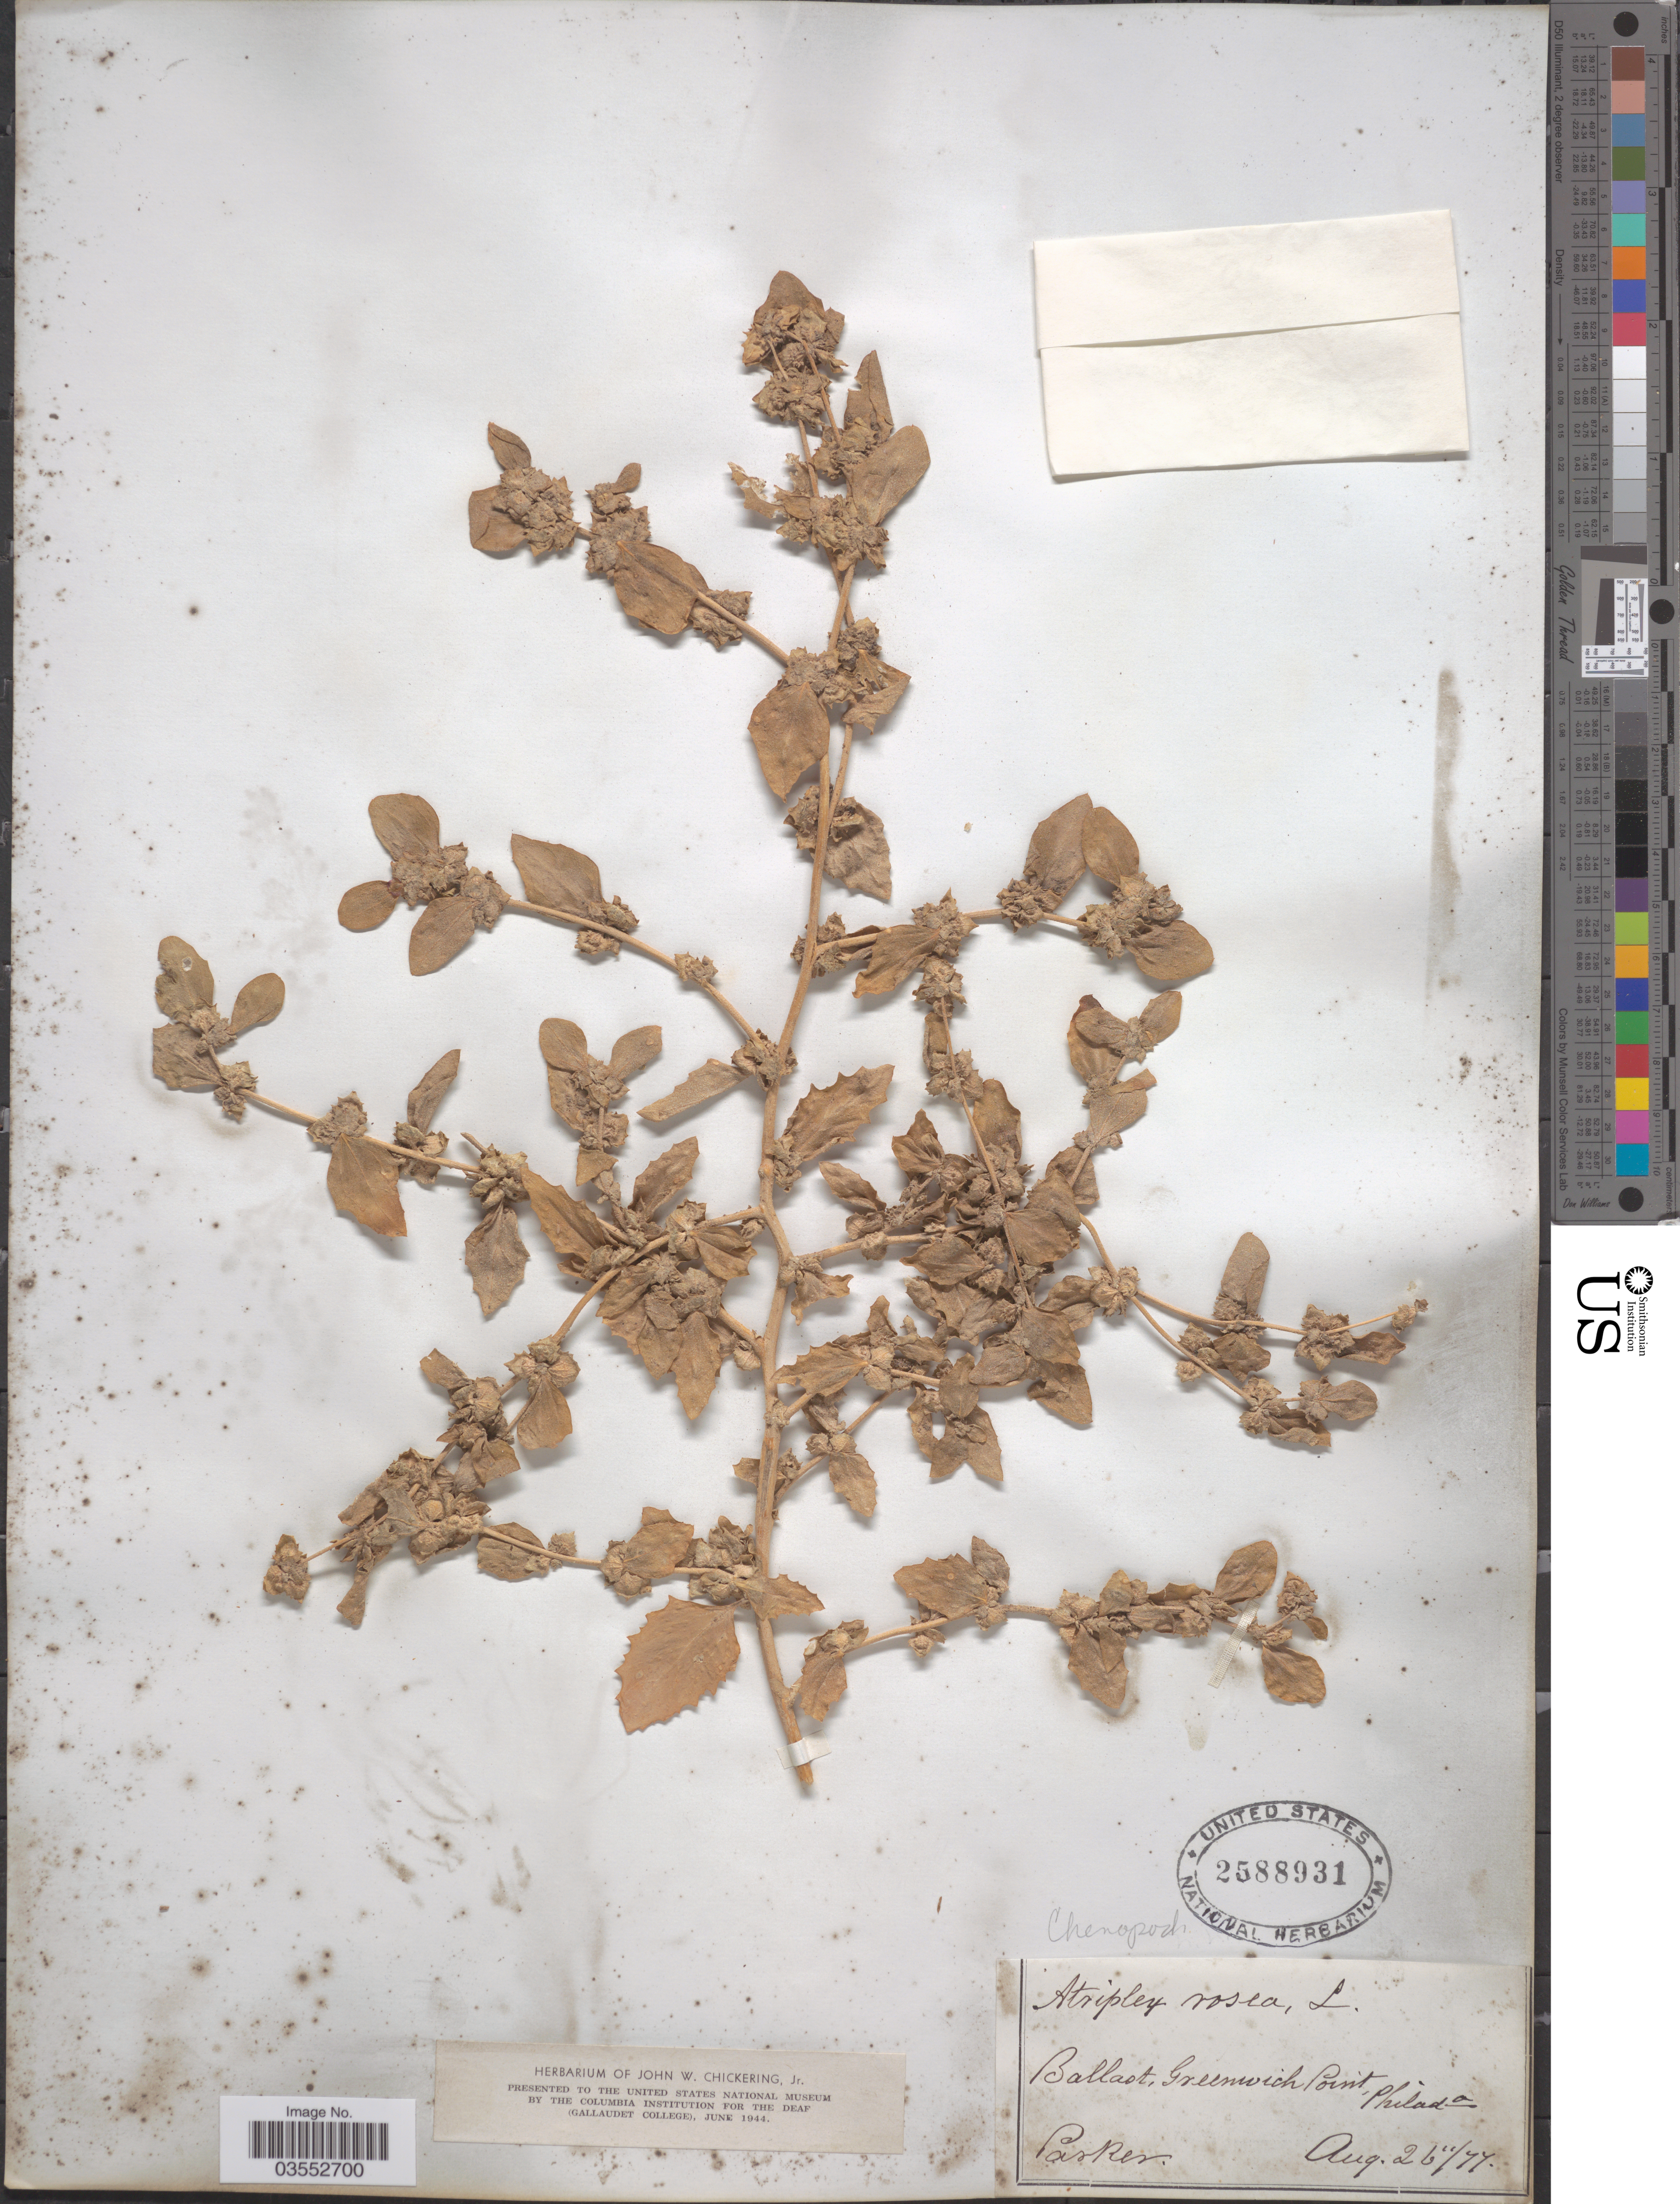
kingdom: Plantae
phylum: Tracheophyta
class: Magnoliopsida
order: Caryophyllales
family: Amaranthaceae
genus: Atriplex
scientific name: Atriplex rosea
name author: L.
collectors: -. Parker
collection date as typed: Transcribed d/m/y: 26/8/77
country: United States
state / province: Pennsylvania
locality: Ballast, Greenwich Point, Philada.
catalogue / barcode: US 2588931